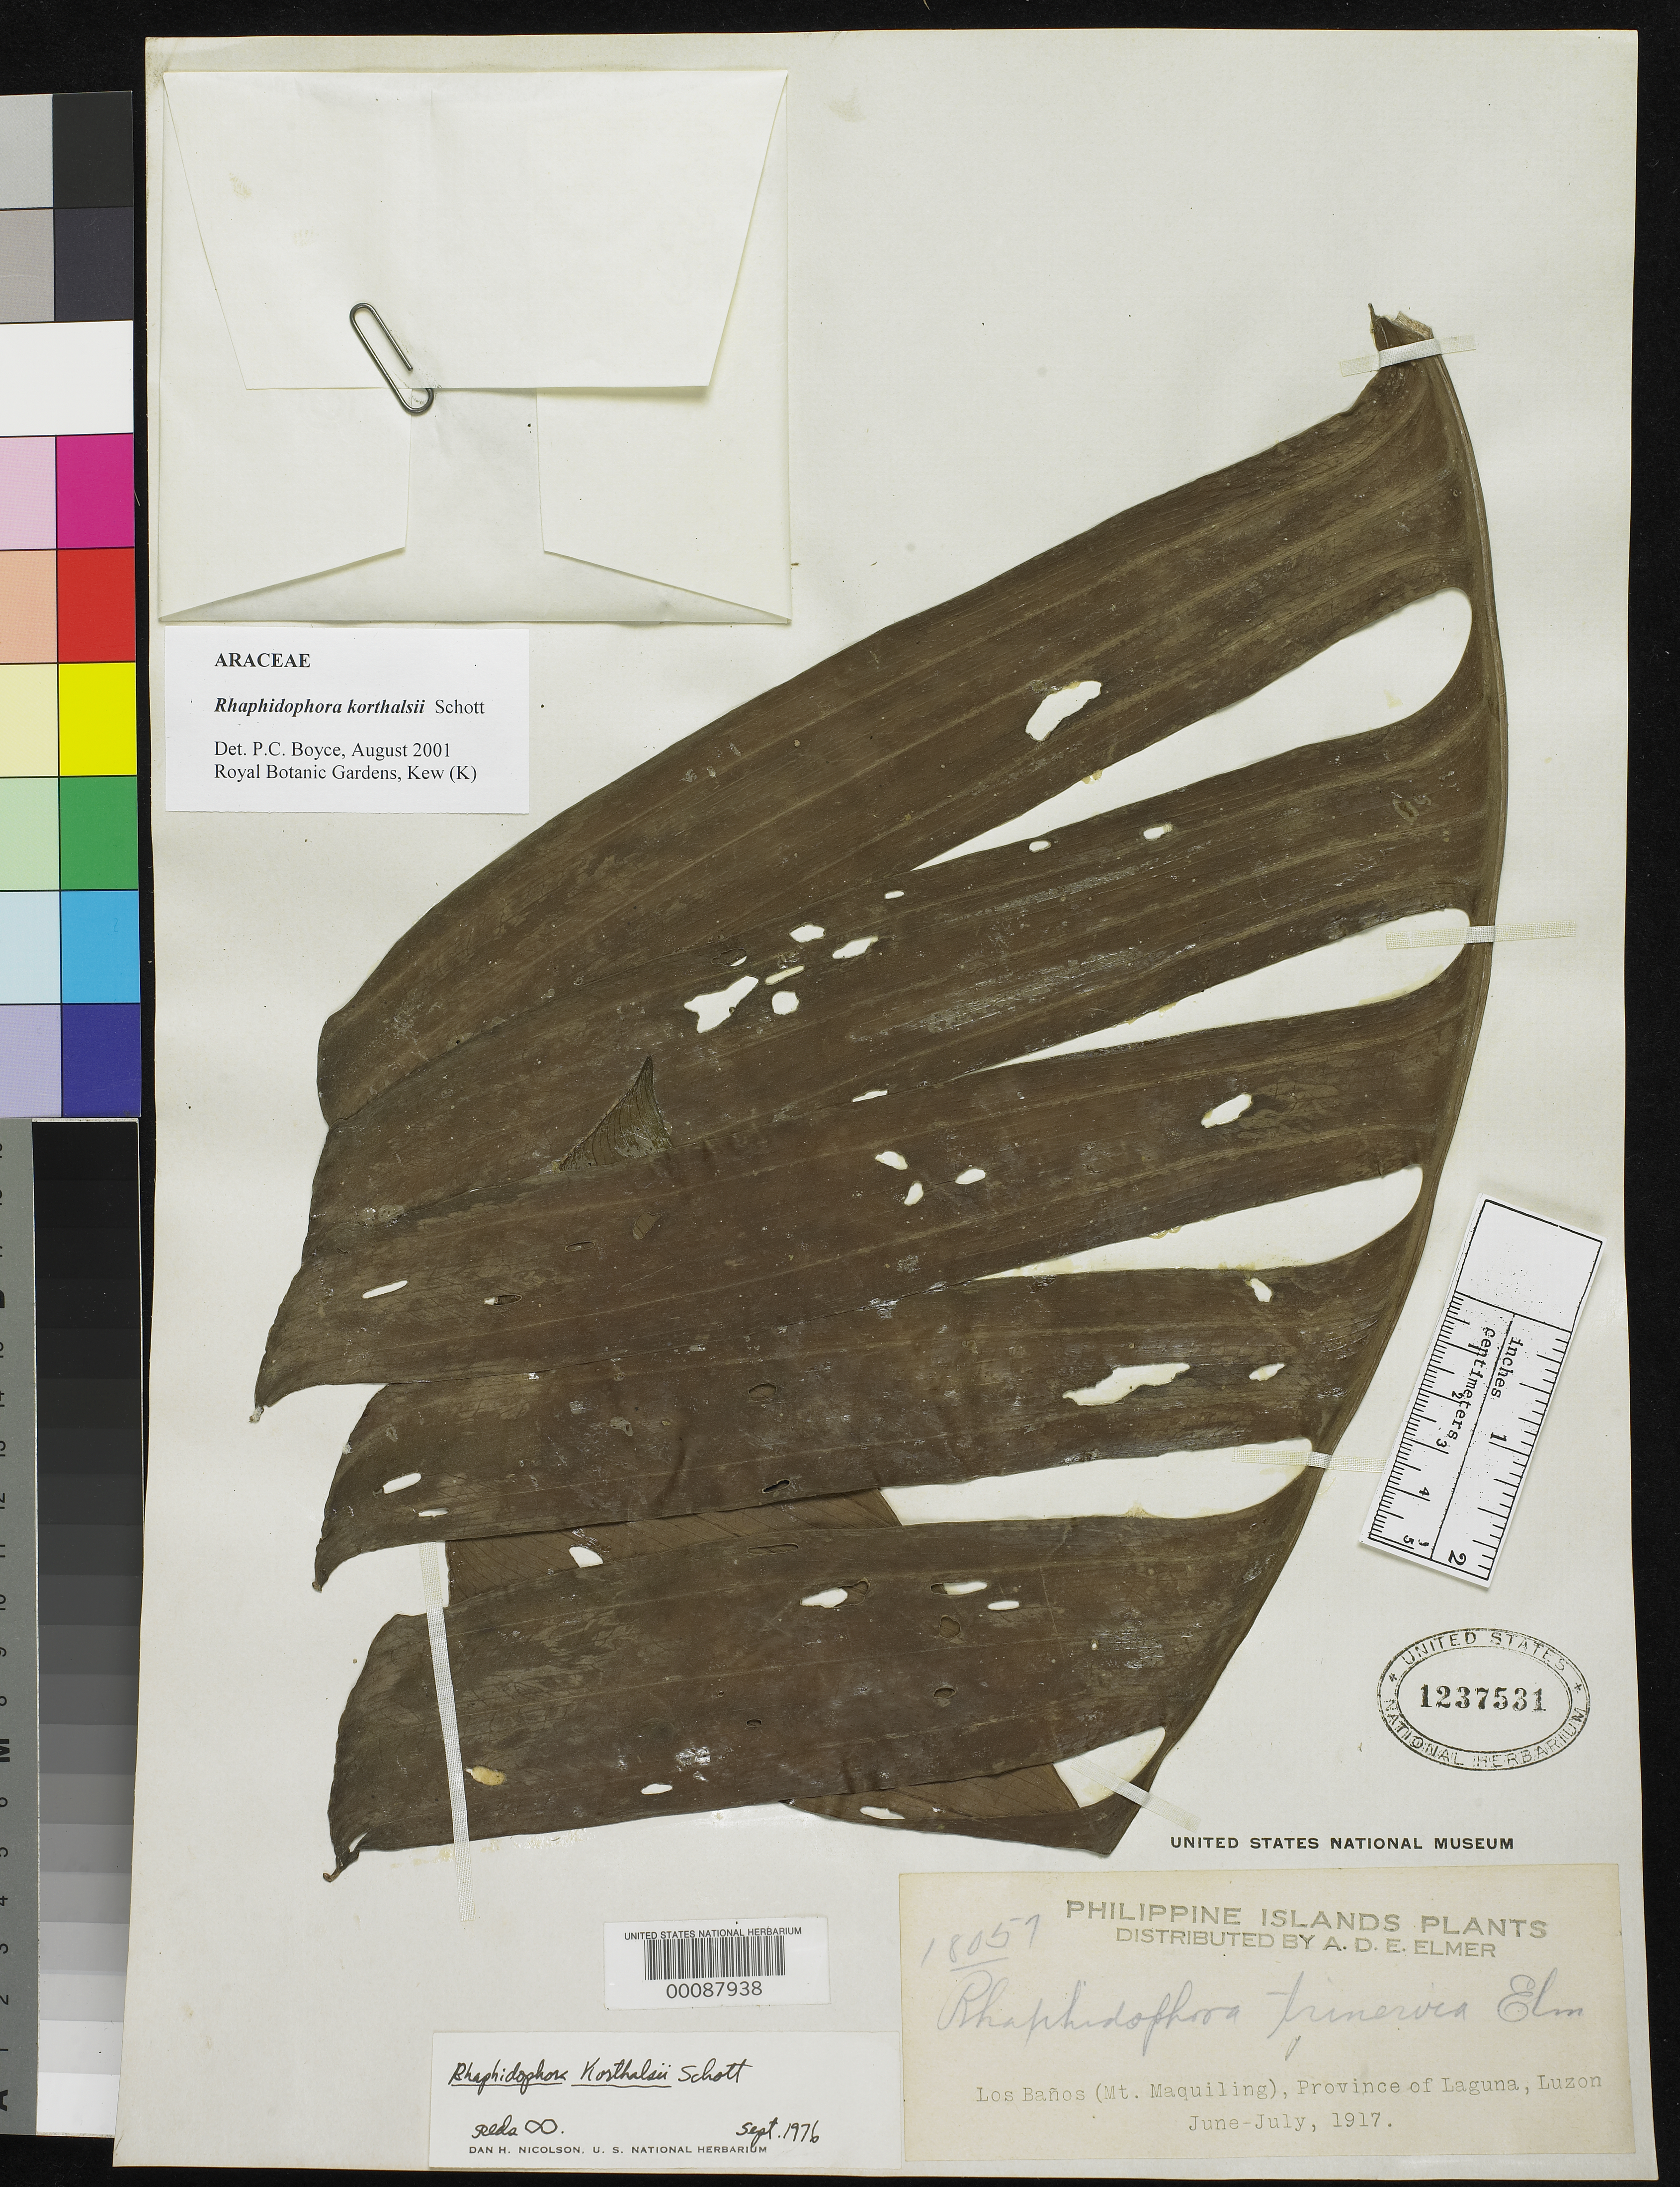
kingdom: Plantae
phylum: Tracheophyta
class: Liliopsida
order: Alismatales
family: Araceae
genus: Rhaphidophora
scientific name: Rhaphidophora trinervia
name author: Elmer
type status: Isotype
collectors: A. D. E. Elmer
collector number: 18057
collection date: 1917-06/1917-07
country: Philippines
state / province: Calabarzon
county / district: Laguna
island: Luzon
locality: Los Baños (Mt. Maquiling), Province of Laguna, Luzon.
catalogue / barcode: US 1237531